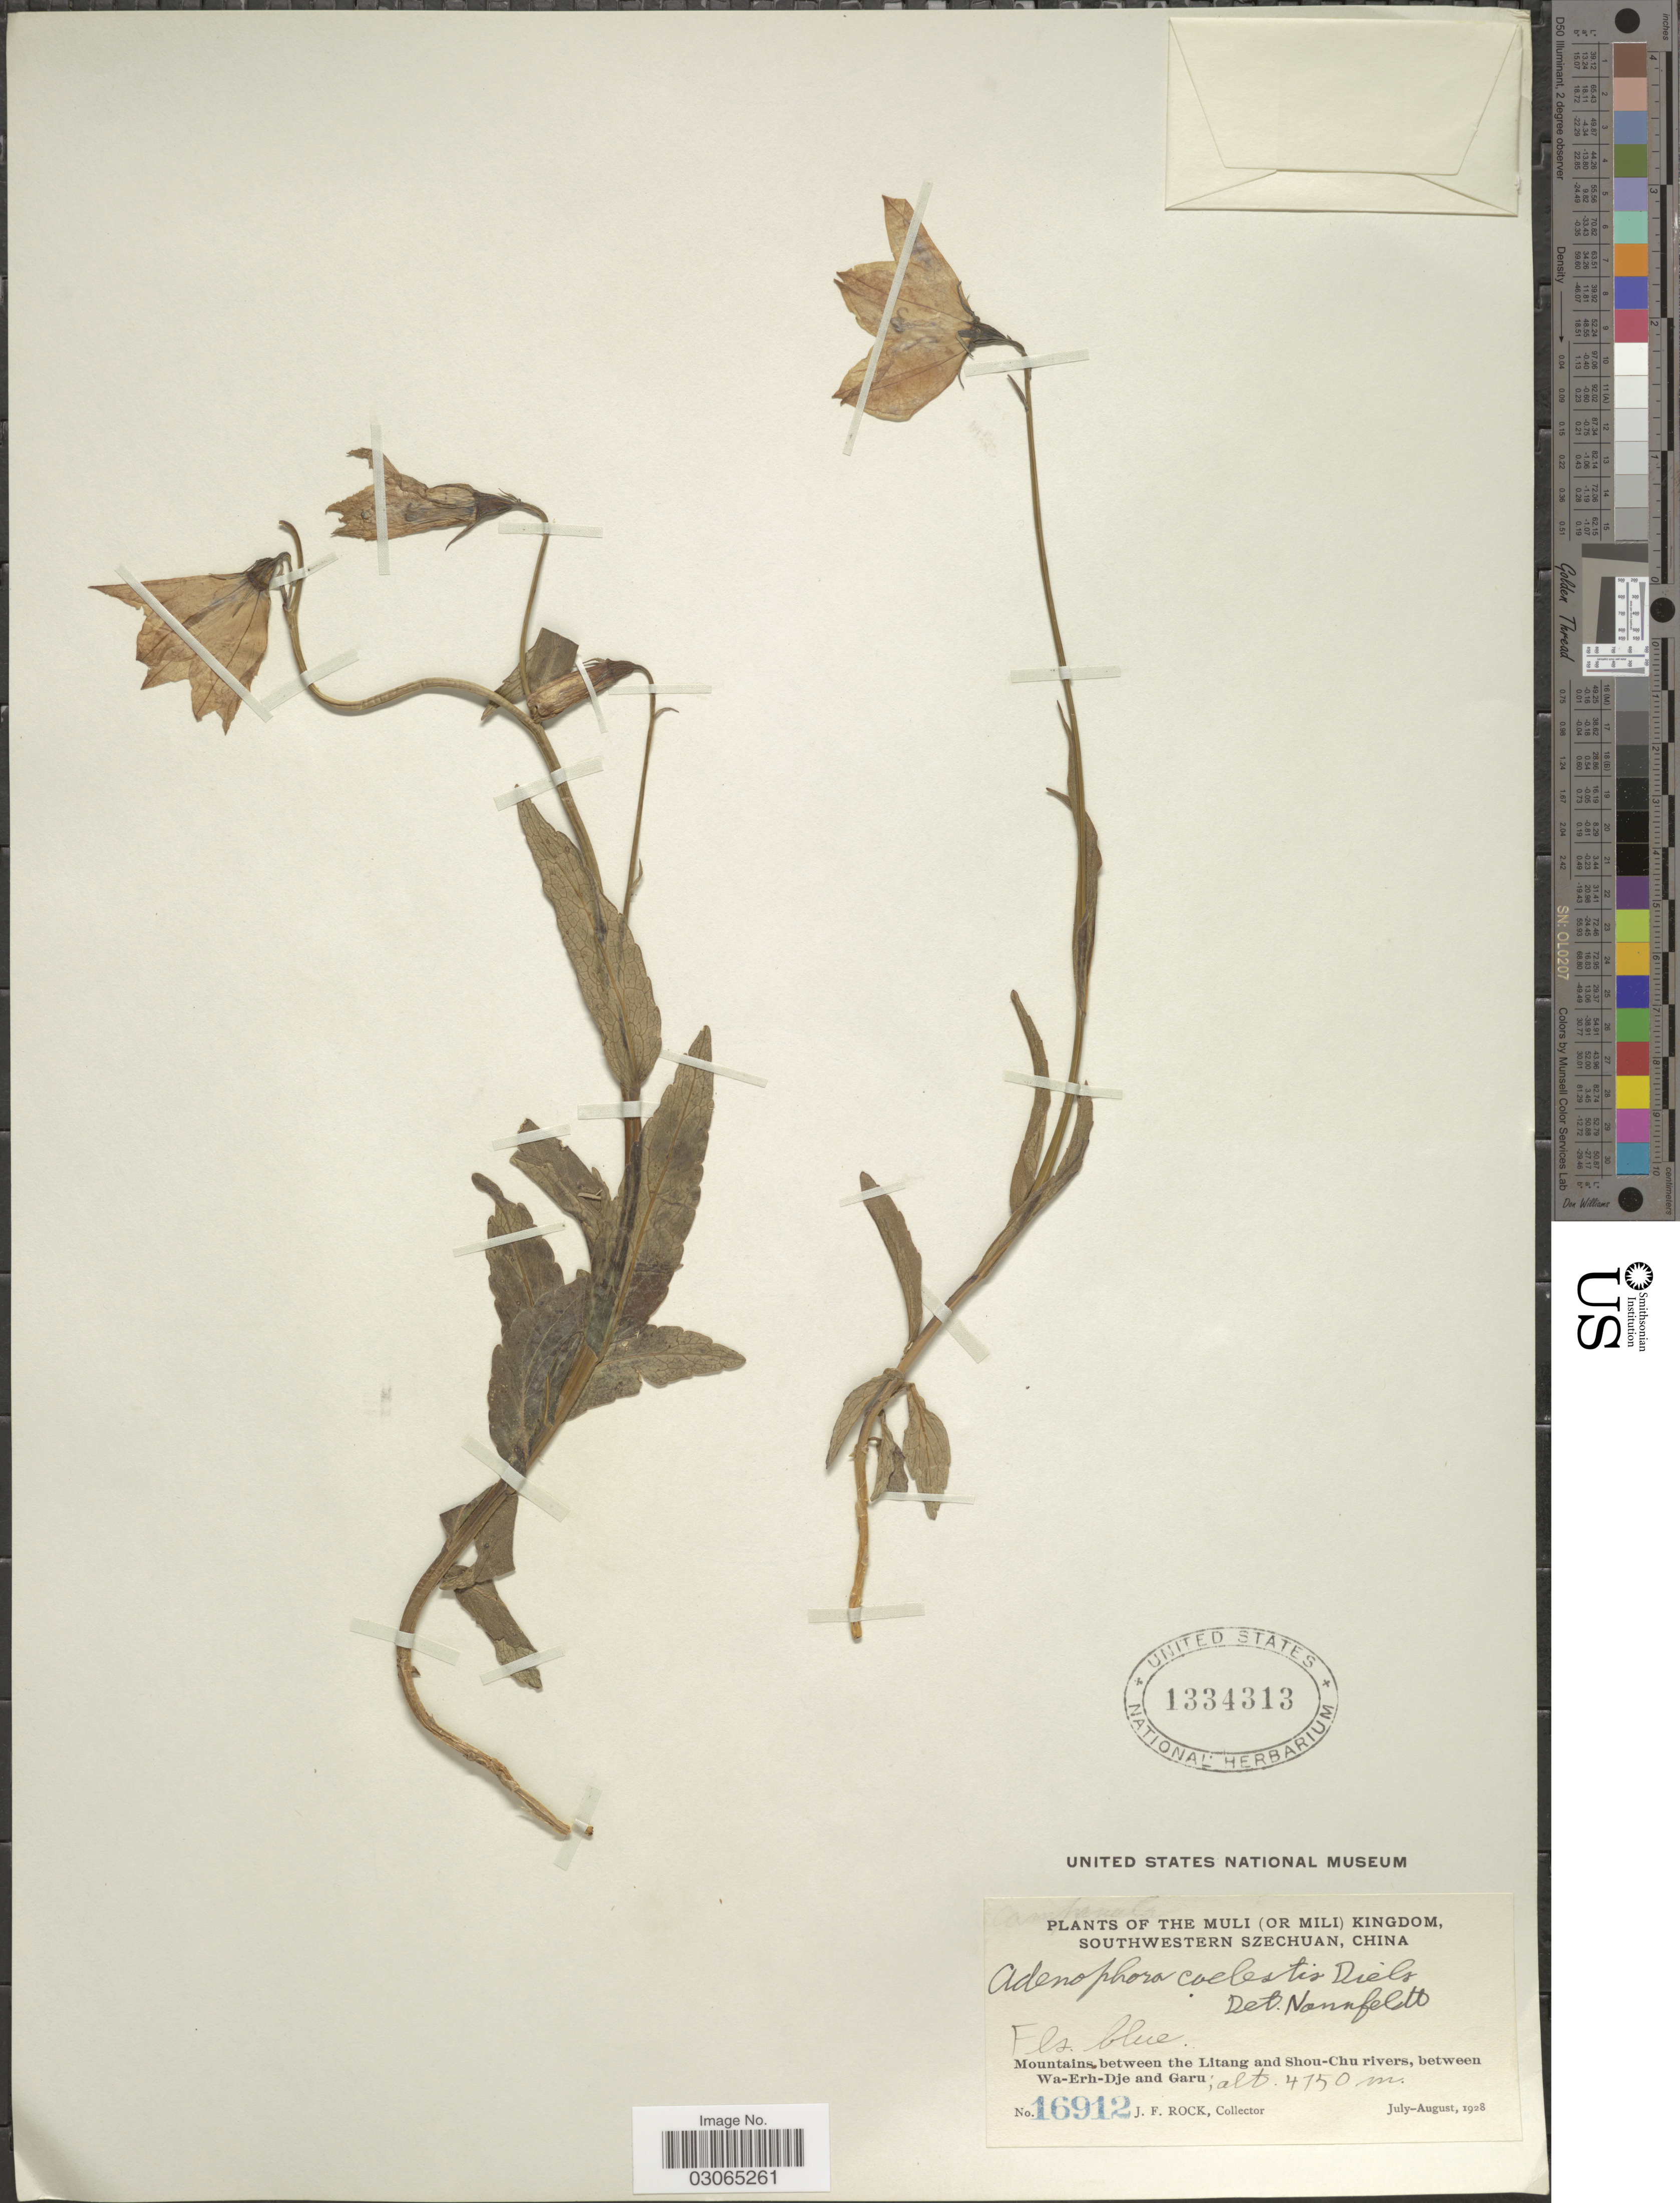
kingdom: Plantae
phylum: Tracheophyta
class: Magnoliopsida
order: Asterales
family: Campanulaceae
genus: Adenophora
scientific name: Adenophora coelestis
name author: Diels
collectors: J. Rock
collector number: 16912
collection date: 1928-07/1928-08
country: China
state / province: Sichuan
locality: The Muli (or Mili) Kingdom, Southwestern Szechuan. Mountains between the Litang and Shou-Chu rivers, between Wa-Erh-Dje and Garu.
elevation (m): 4750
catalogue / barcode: US 1334313